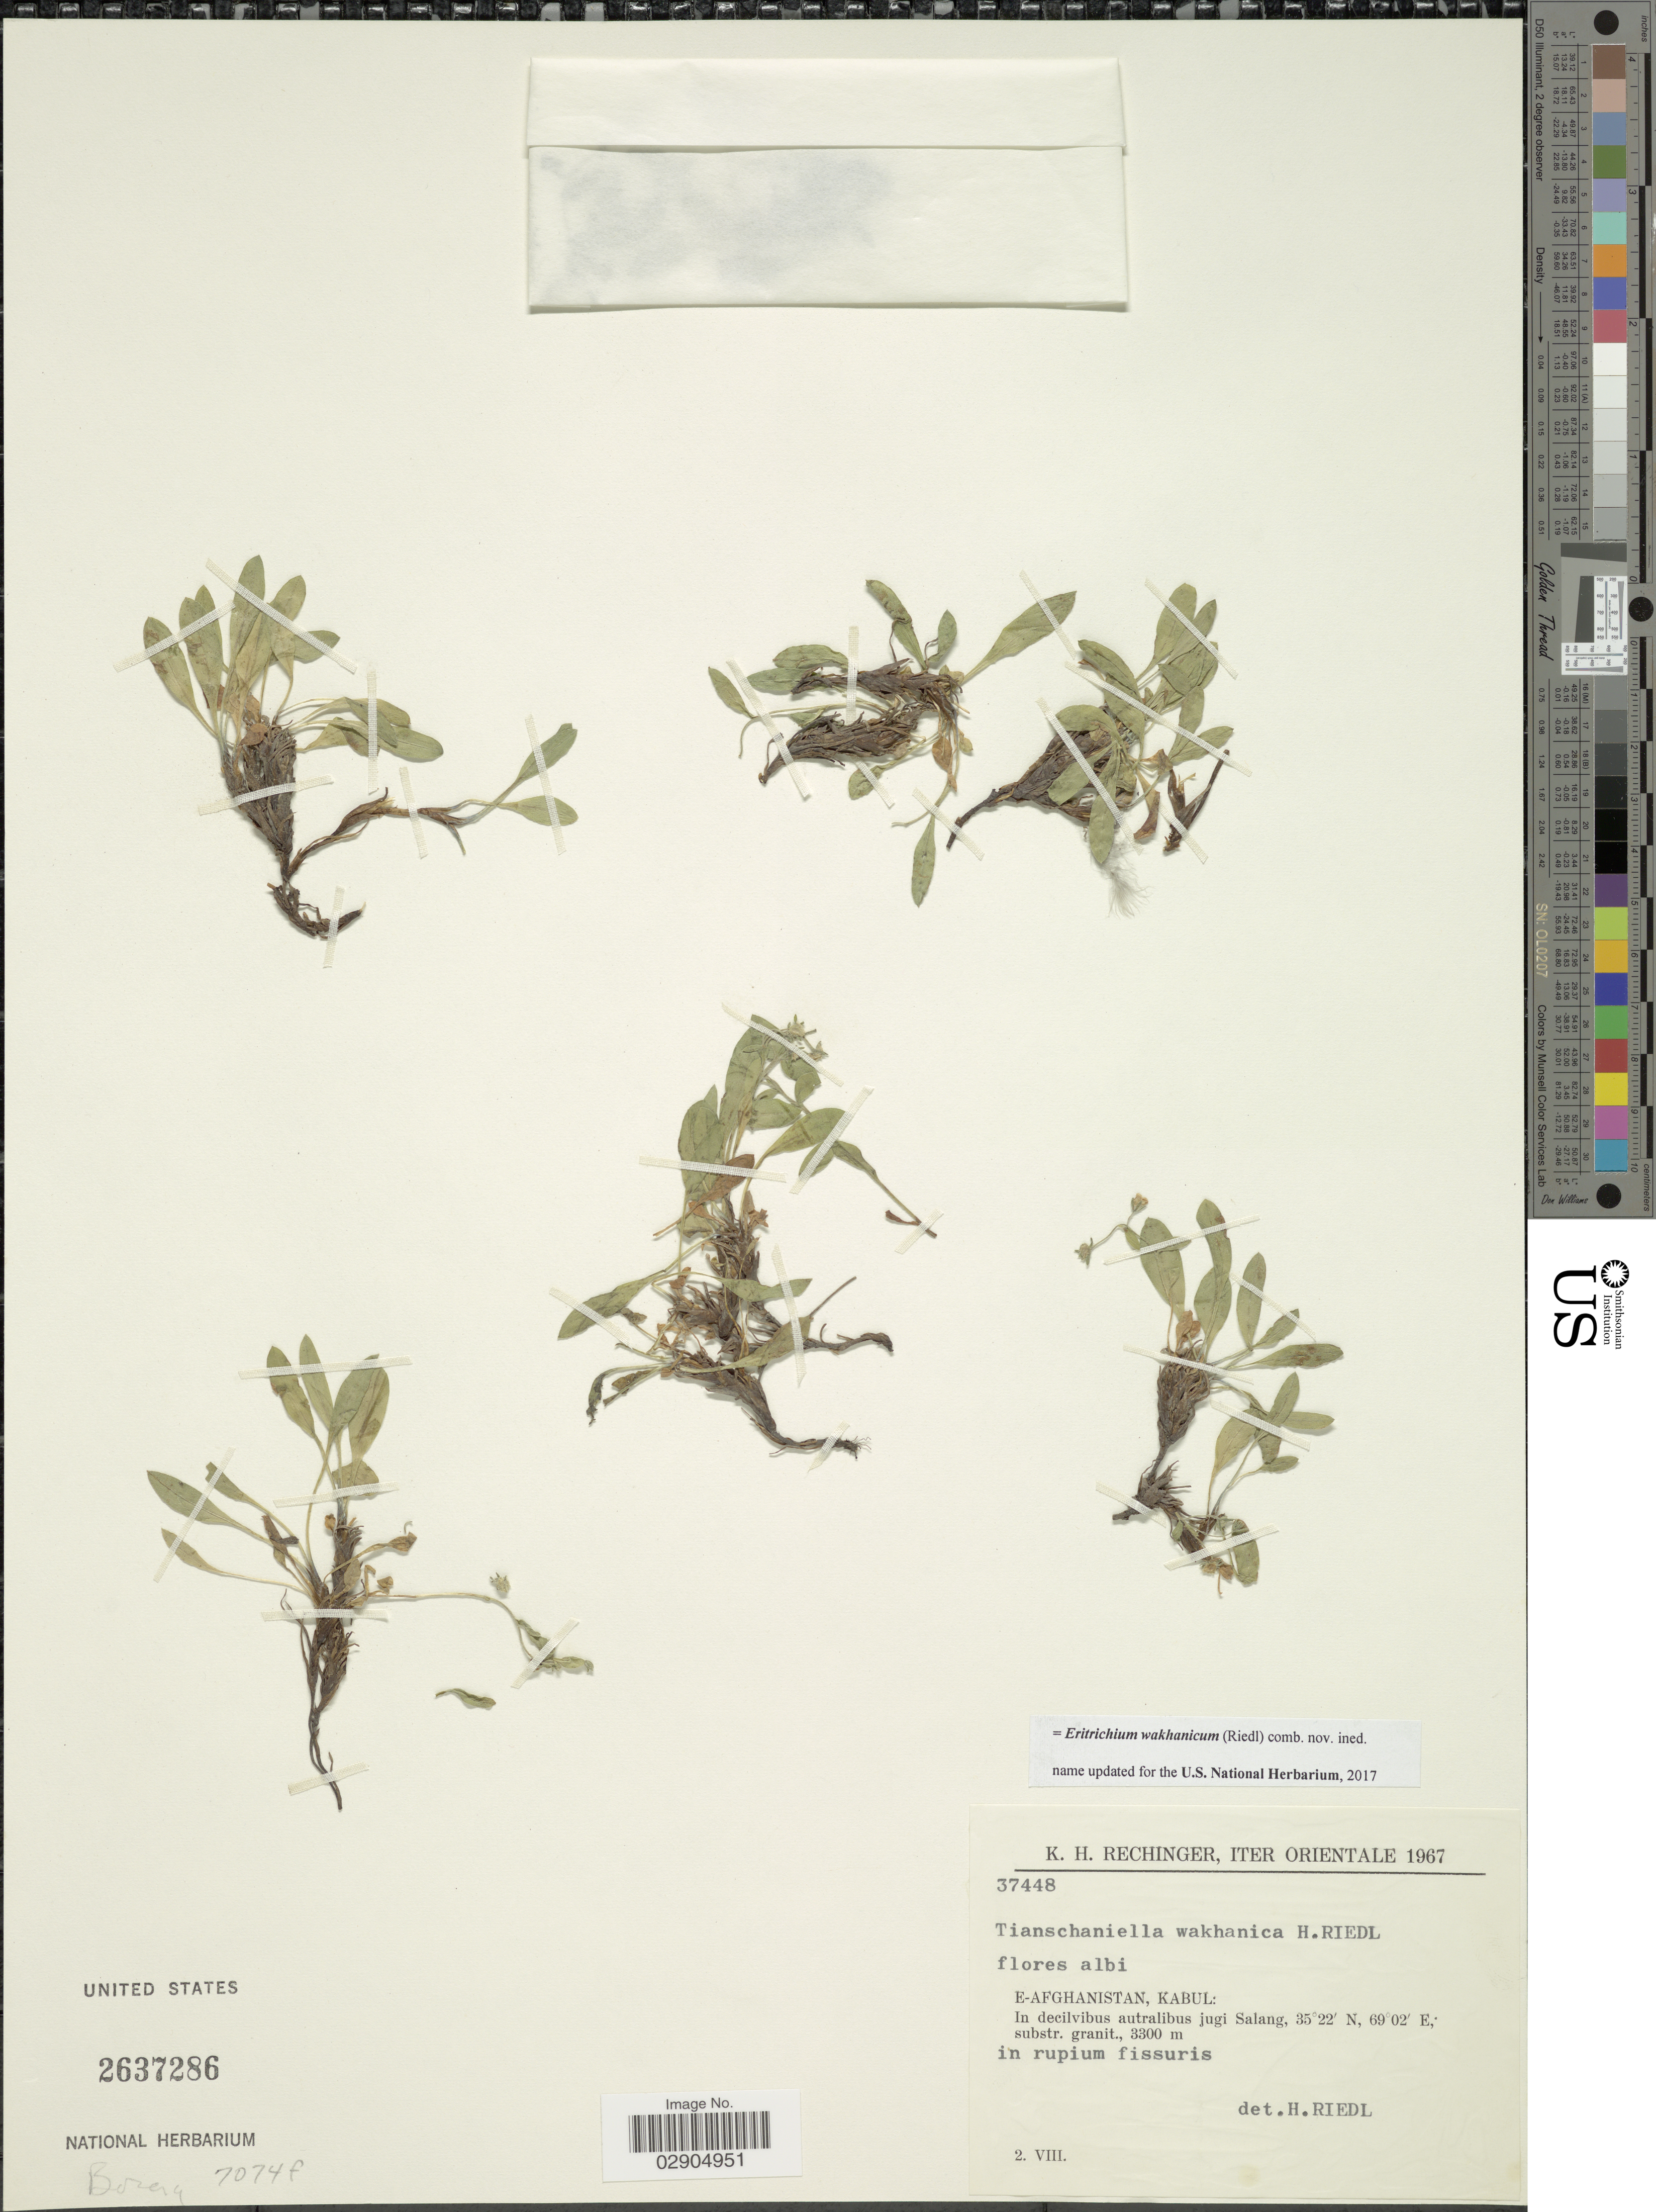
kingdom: Plantae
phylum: Tracheophyta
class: Magnoliopsida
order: Boraginales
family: Boraginaceae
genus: Eritrichium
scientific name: Eritrichium pamiricum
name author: B. Fedtsch. ex O. Fedtsch.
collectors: K. H. Rechinger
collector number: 37448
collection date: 1967-08-02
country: Afghanistan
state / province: Kabul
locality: E-Afghanistan, Kabul; In decilvibus autralibus jugi Salang. Orientale.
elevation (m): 3300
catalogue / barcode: US 2637286